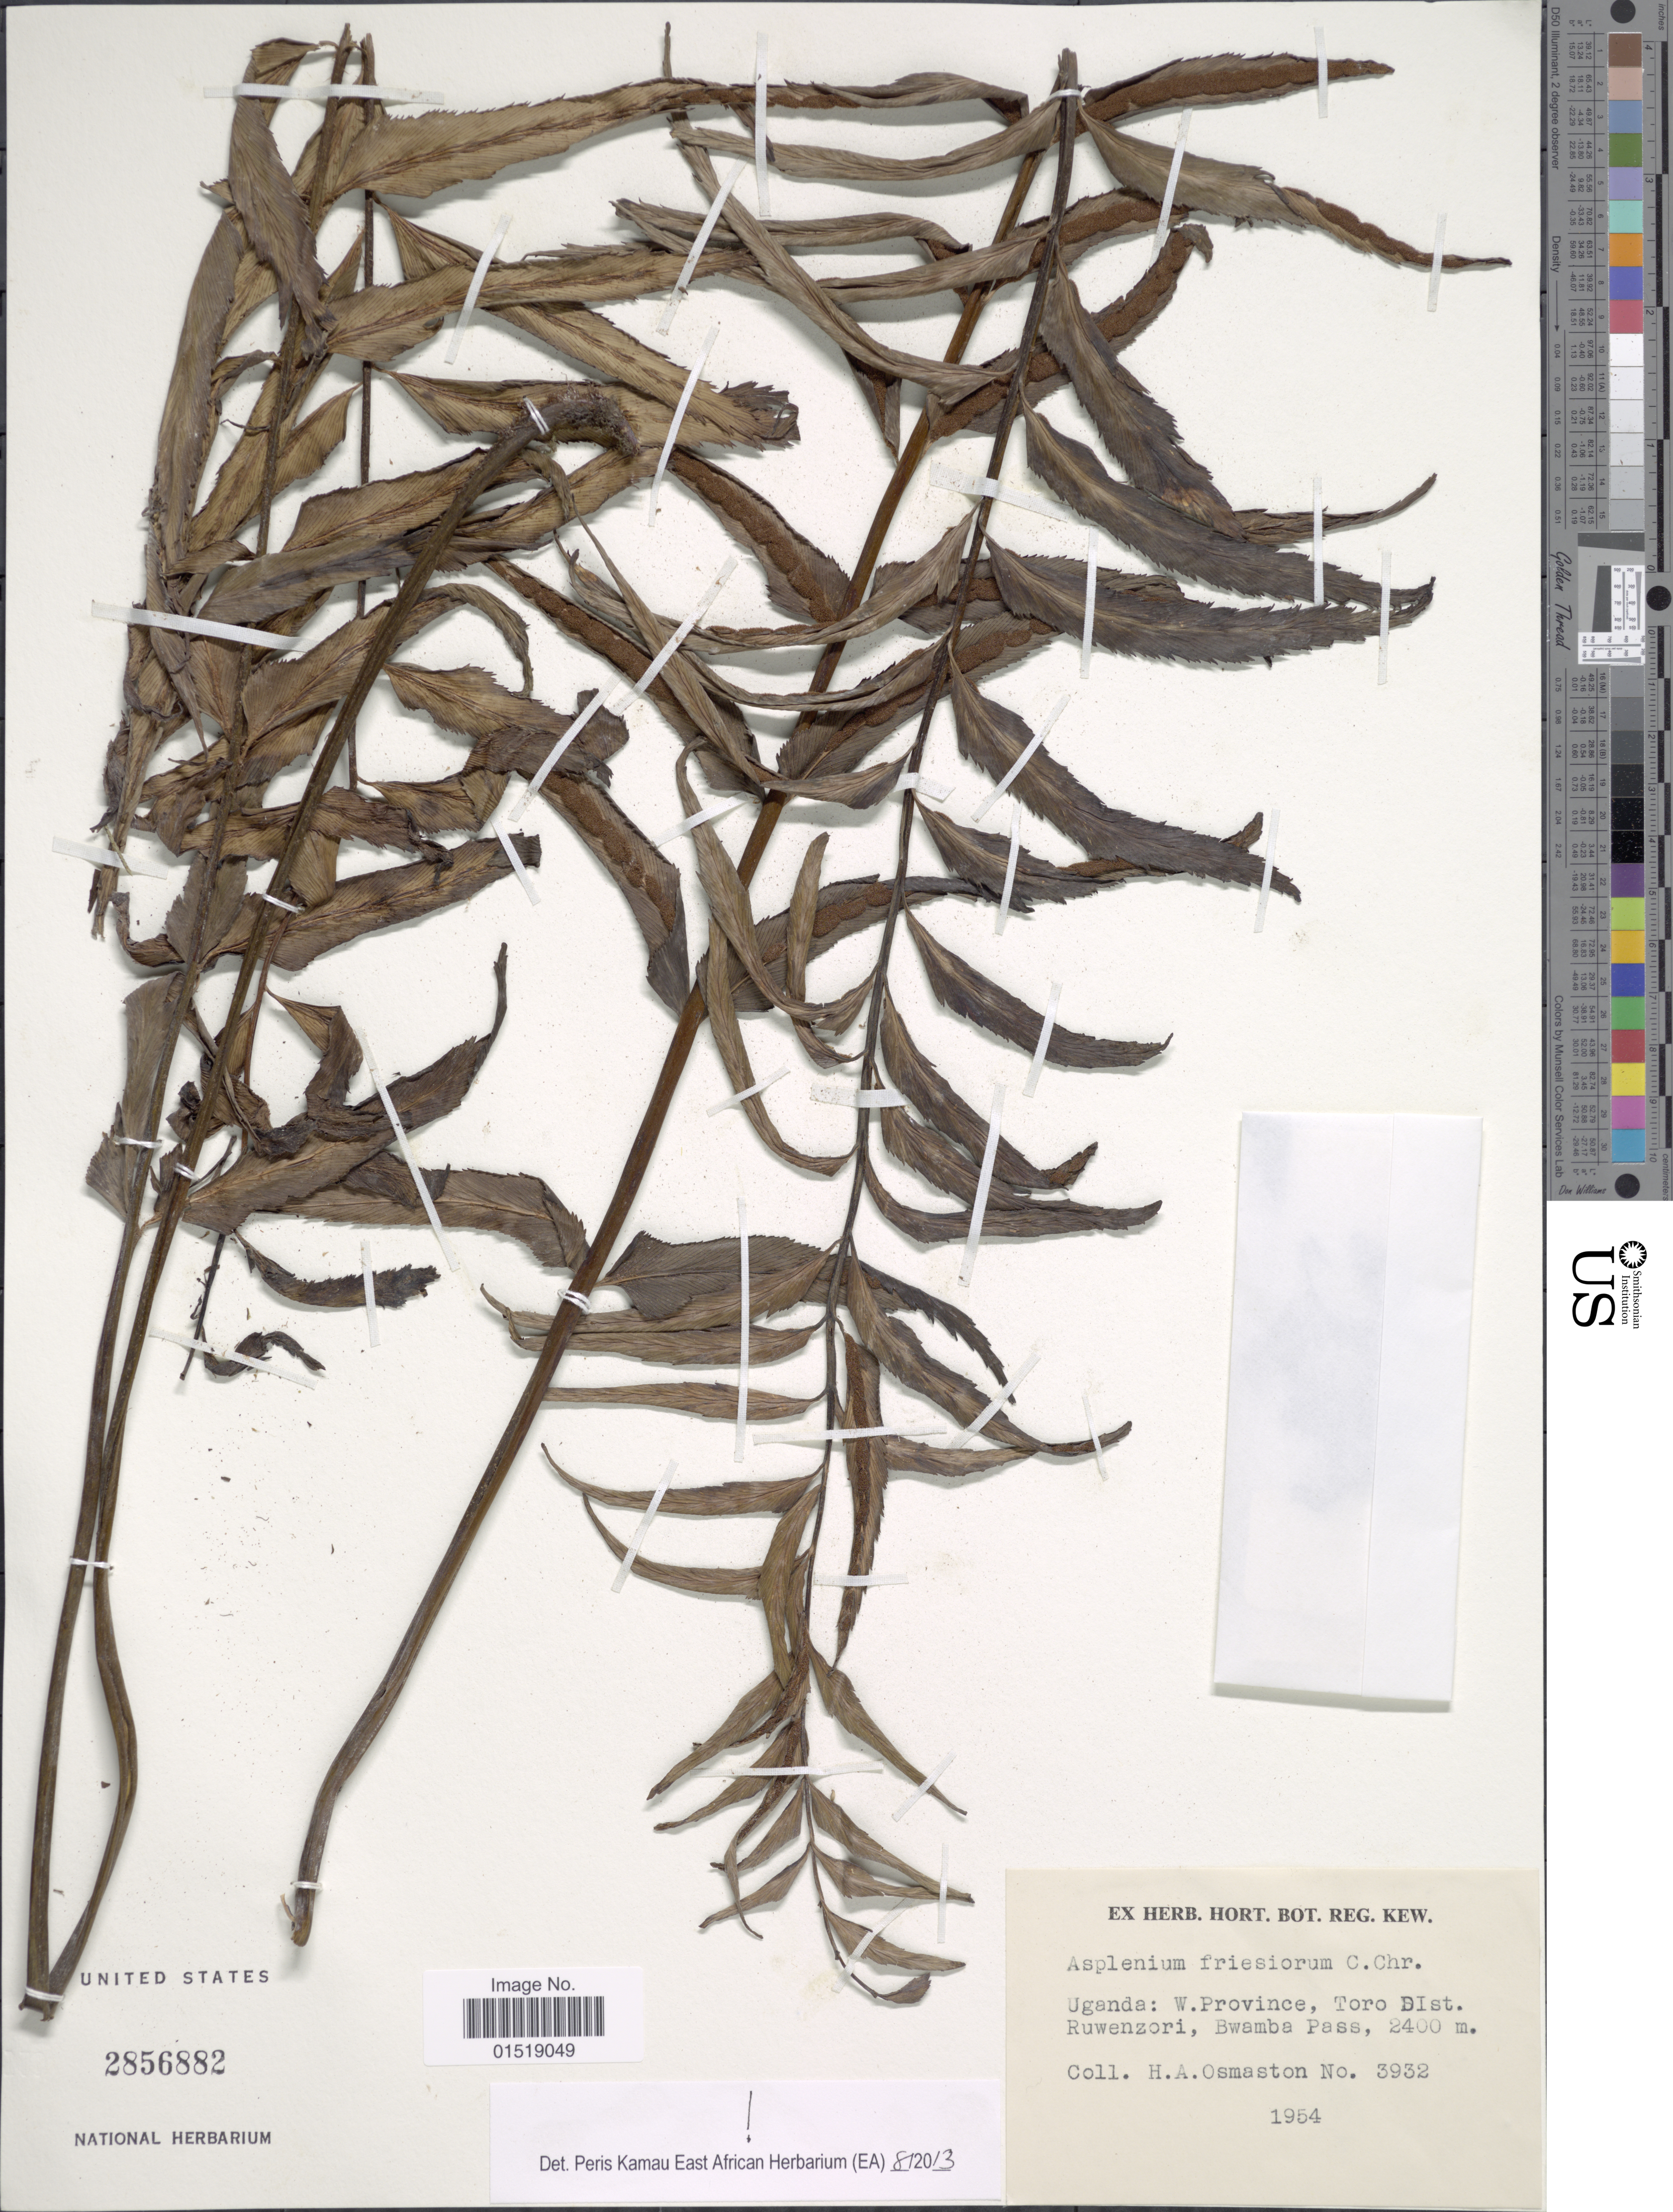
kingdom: Plantae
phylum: Tracheophyta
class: Polypodiopsida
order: Polypodiales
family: Aspleniaceae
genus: Asplenium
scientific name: Asplenium friesiorum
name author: C. Chr.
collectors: H. Osmaston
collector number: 3932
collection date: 1954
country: Uganda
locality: W. Province, Toro Dist. Ruwenzori, Bwamba Pass.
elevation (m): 2400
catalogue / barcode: US 2856882